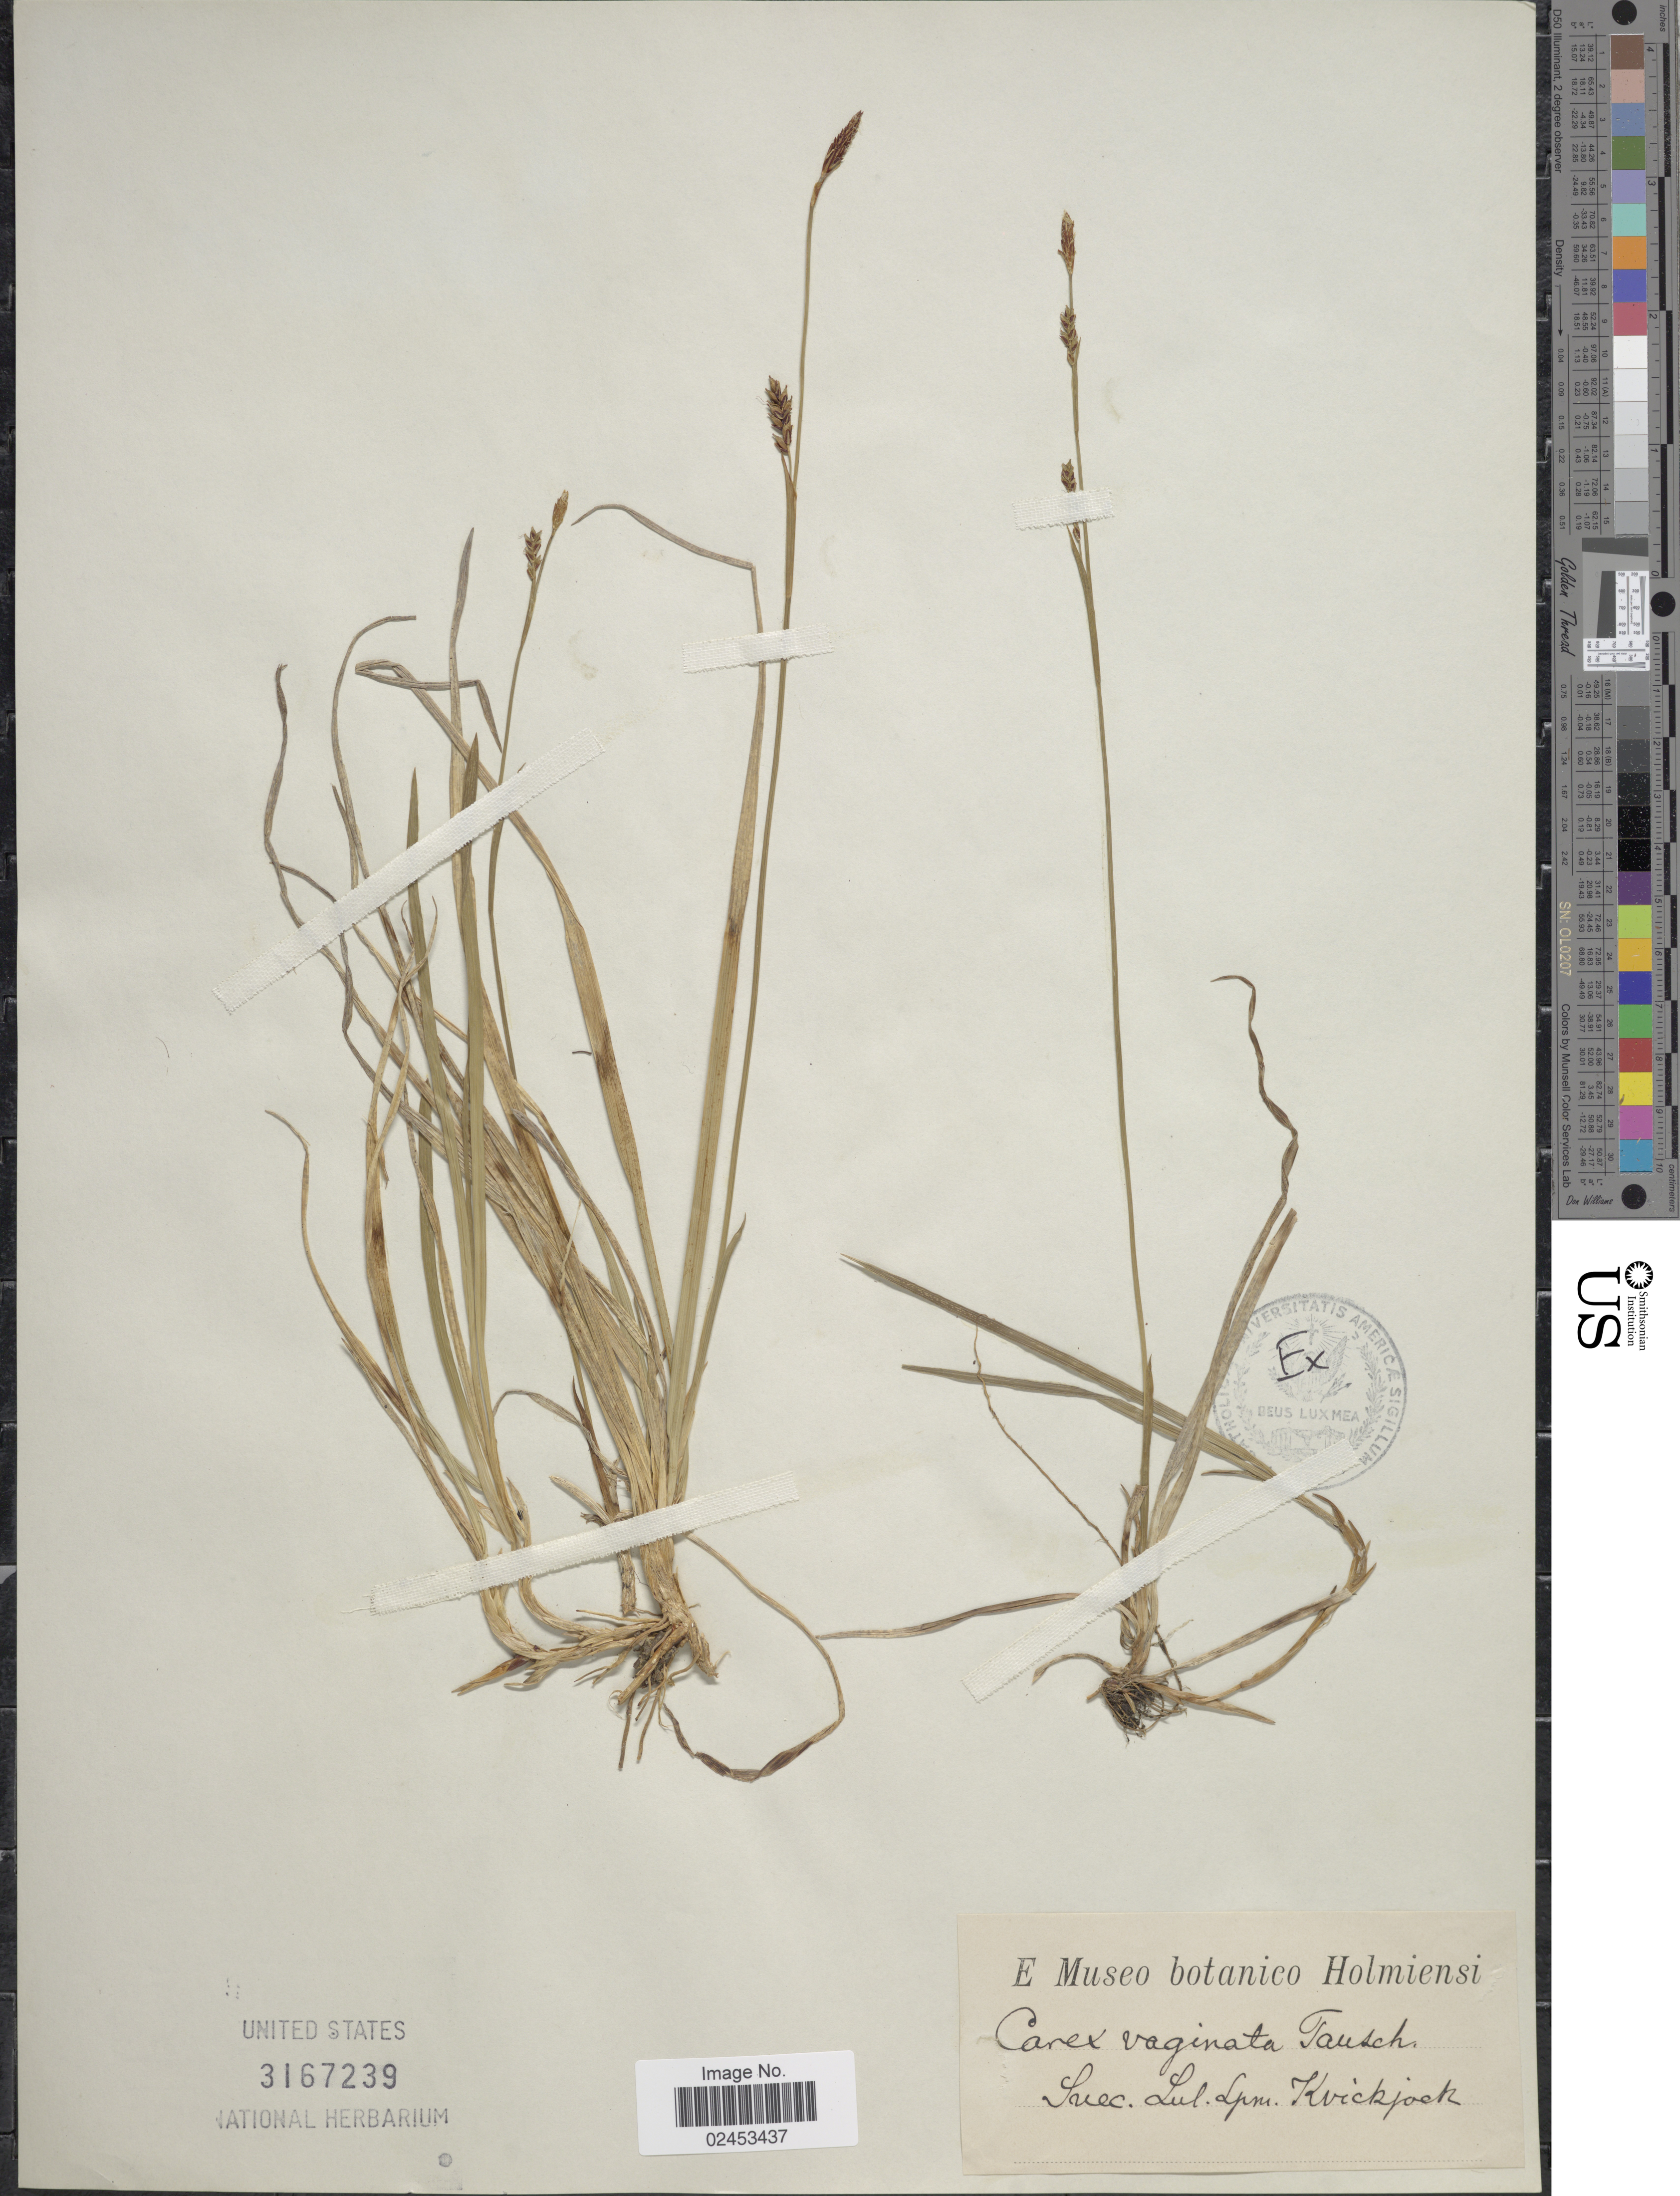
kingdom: Plantae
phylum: Tracheophyta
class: Liliopsida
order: Poales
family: Cyperaceae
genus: Carex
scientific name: Carex vaginata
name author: Tausch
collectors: ex Museo botan. Holmiensi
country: Sweden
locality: Suec. Lul. Lpm Kvikkjokk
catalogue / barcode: US 3167239